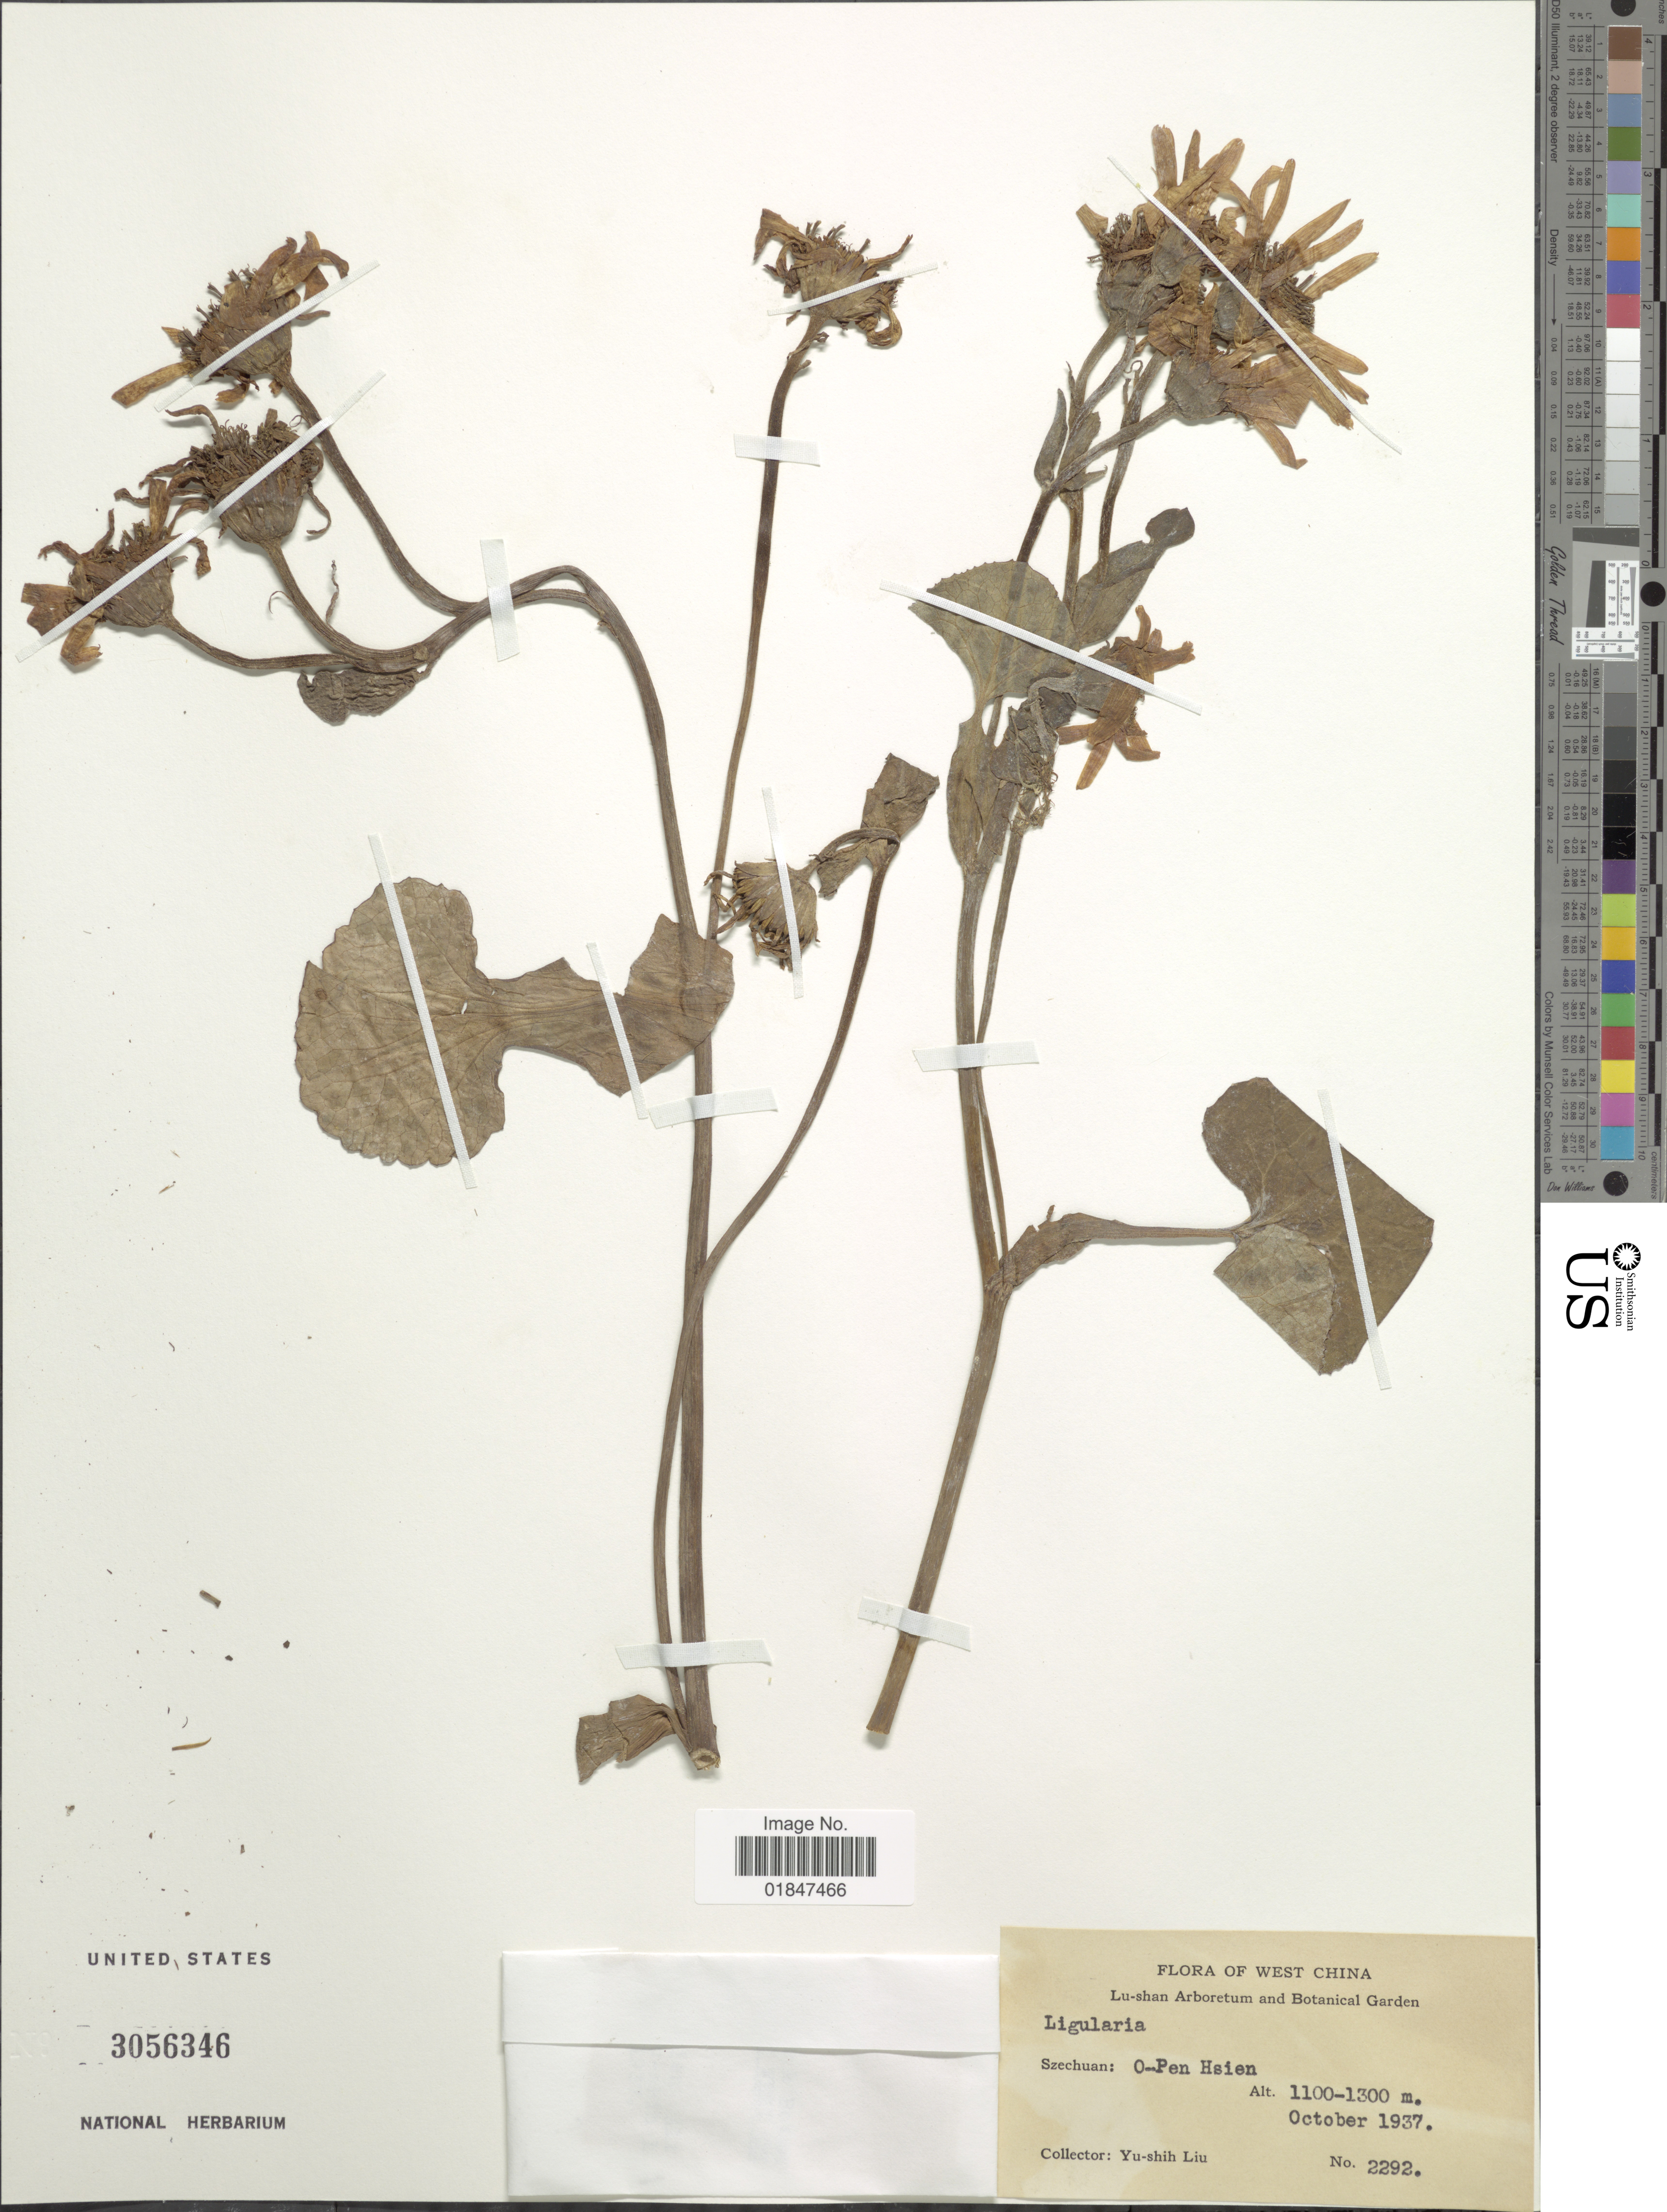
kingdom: Plantae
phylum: Tracheophyta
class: Magnoliopsida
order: Asterales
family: Asteraceae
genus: Ligularia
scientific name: Ligularia sp.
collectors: Y.-S. Liu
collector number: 2292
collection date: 1937-10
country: China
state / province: Sichuan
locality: West China, Szechuan: O-Pen Hsien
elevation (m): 1100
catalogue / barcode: US 3056346